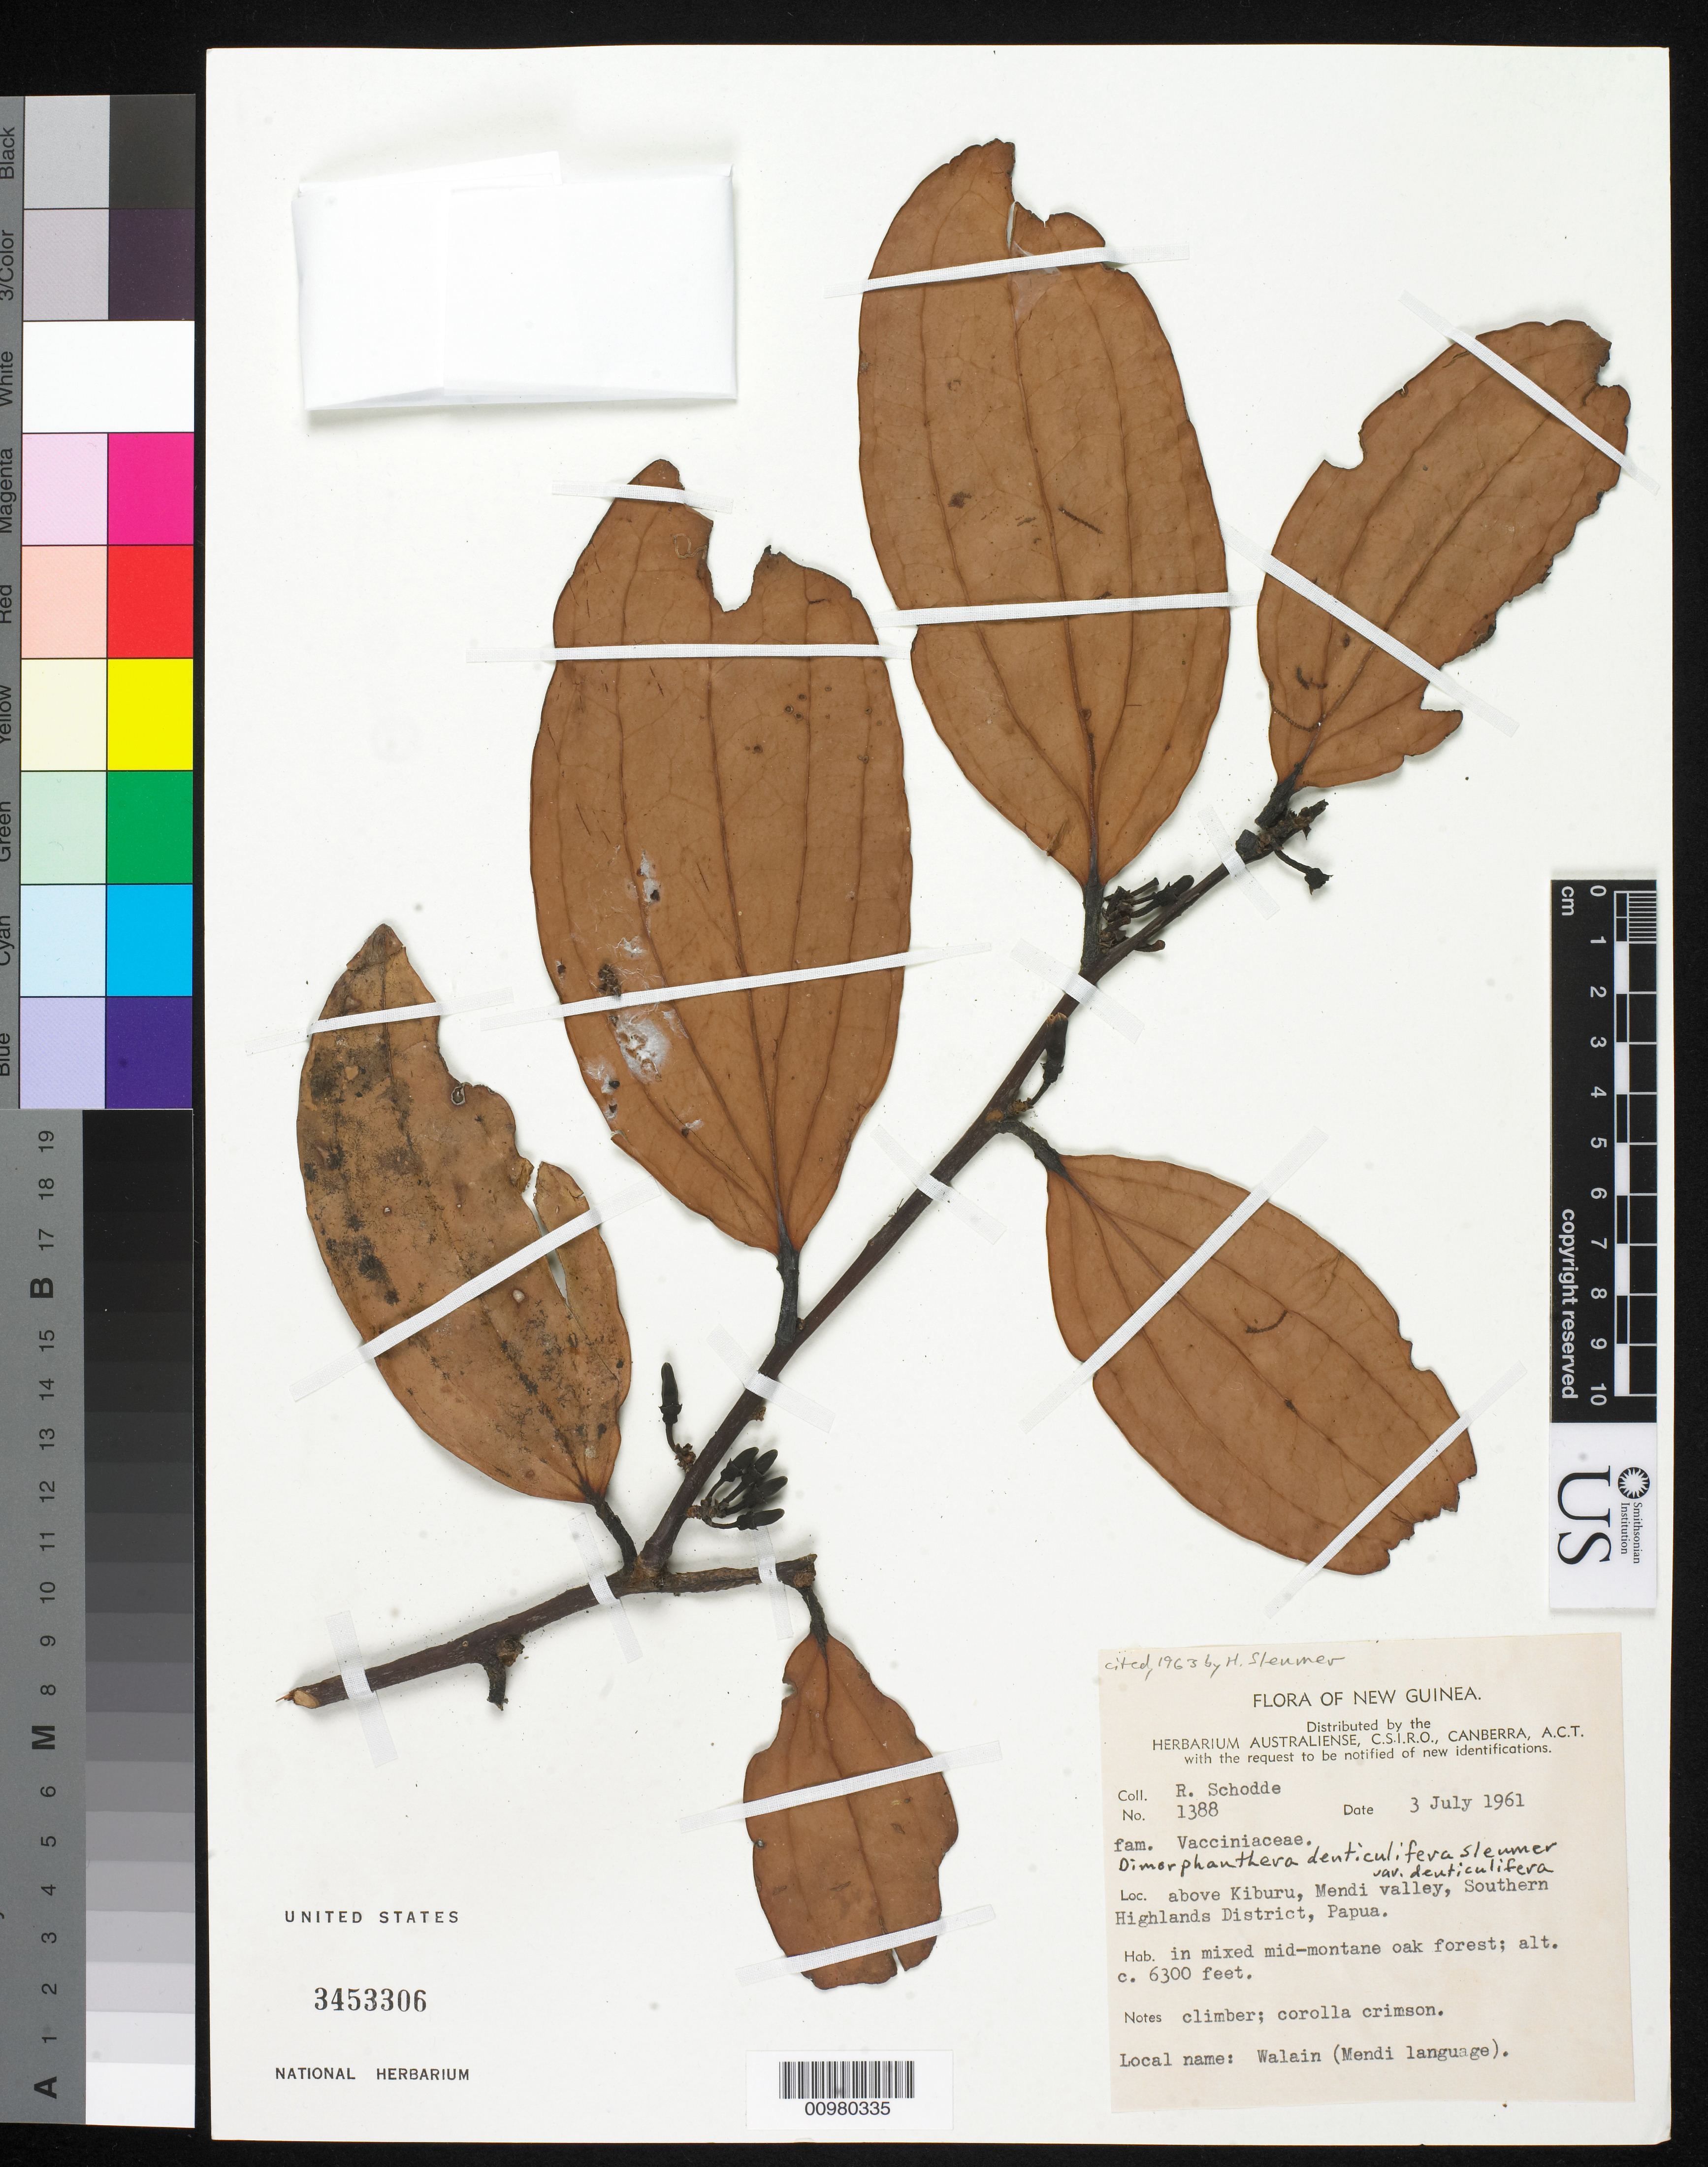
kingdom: Plantae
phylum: Tracheophyta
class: Magnoliopsida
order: Ericales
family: Ericaceae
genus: Dimorphanthera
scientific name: Dimorphanthera denticulifera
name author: Sleumer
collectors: R. Schodde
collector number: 1388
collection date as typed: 03 Jul 1961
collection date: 1961-07-03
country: Papua New Guinea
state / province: Southern Highlands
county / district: Mendi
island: New Guinea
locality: above Kiburu, Mendi Valley. In mixed mid-montane oak forest.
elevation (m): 1920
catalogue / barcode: US 3453306